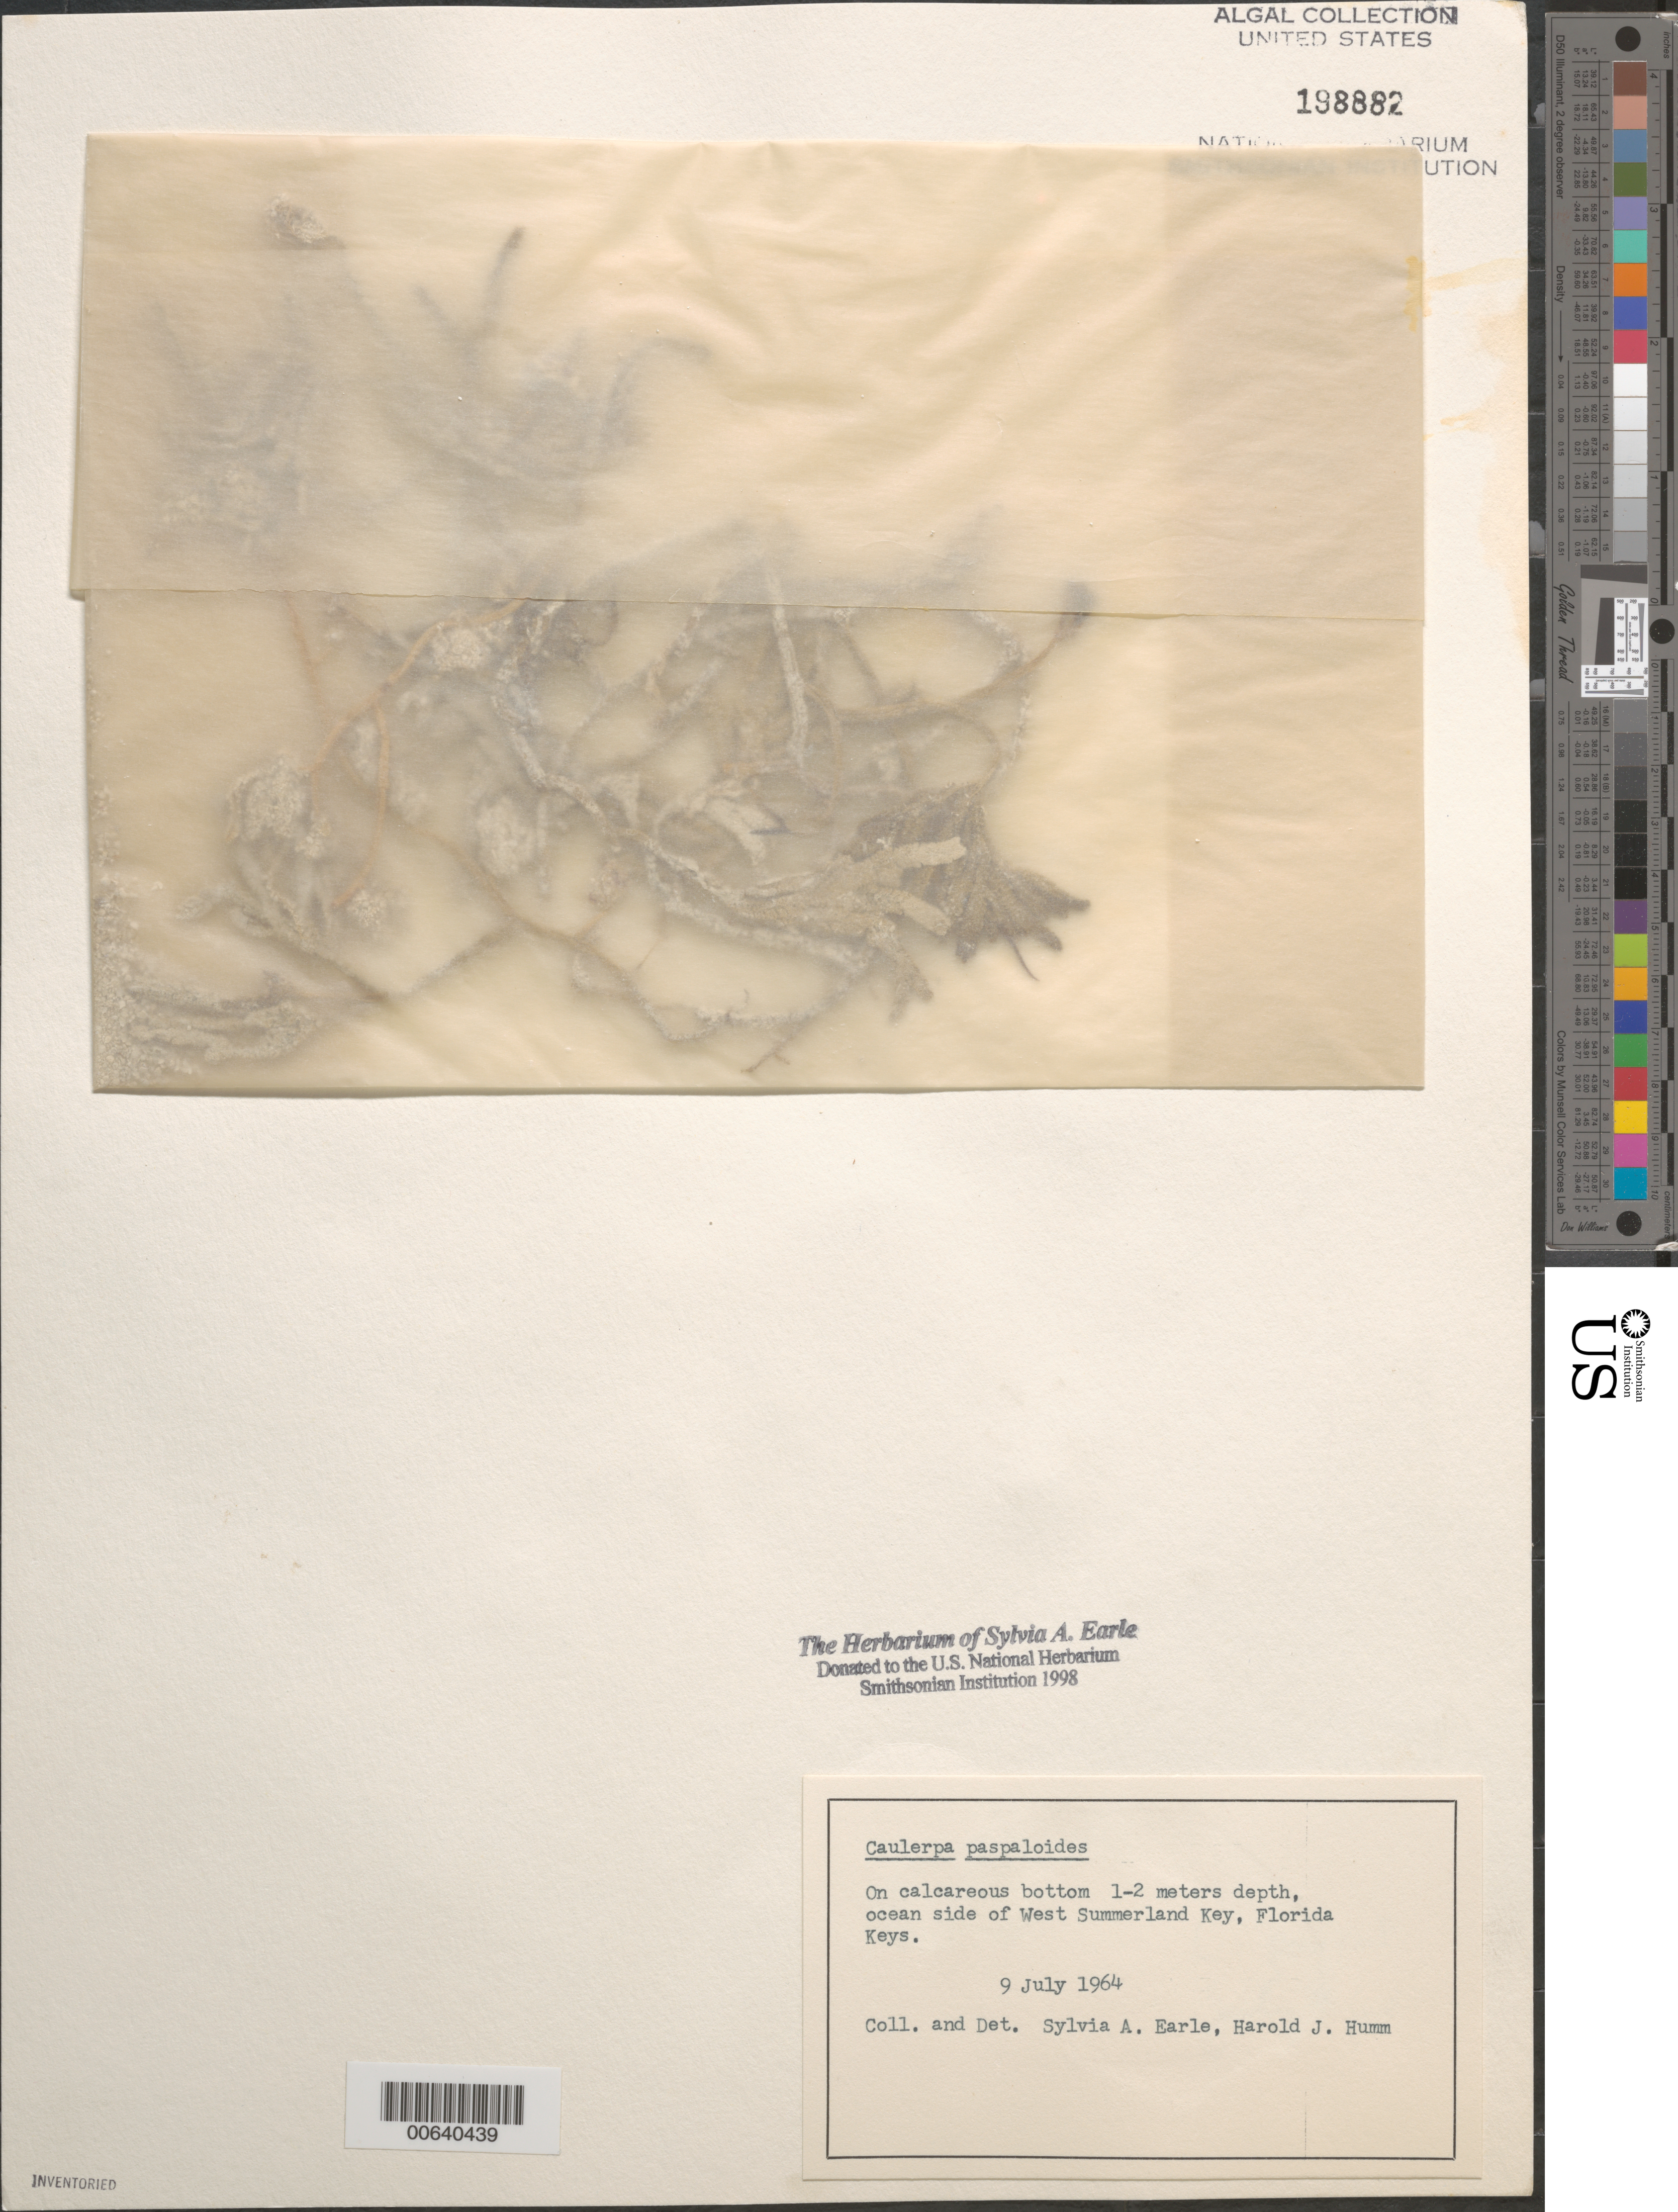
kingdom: Plantae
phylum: Chlorophyta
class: Ulvophyceae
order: Bryopsidales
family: Caulerpaceae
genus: Caulerpa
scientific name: Caulerpa paspaloides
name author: (Bory) Grev.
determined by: Earle, S. A.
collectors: S. A. Earle & H. J. Humm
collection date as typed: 09 Jul 1964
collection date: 1964-07-09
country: United States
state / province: Florida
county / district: Monroe County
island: West Summerland Key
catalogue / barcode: US 198882